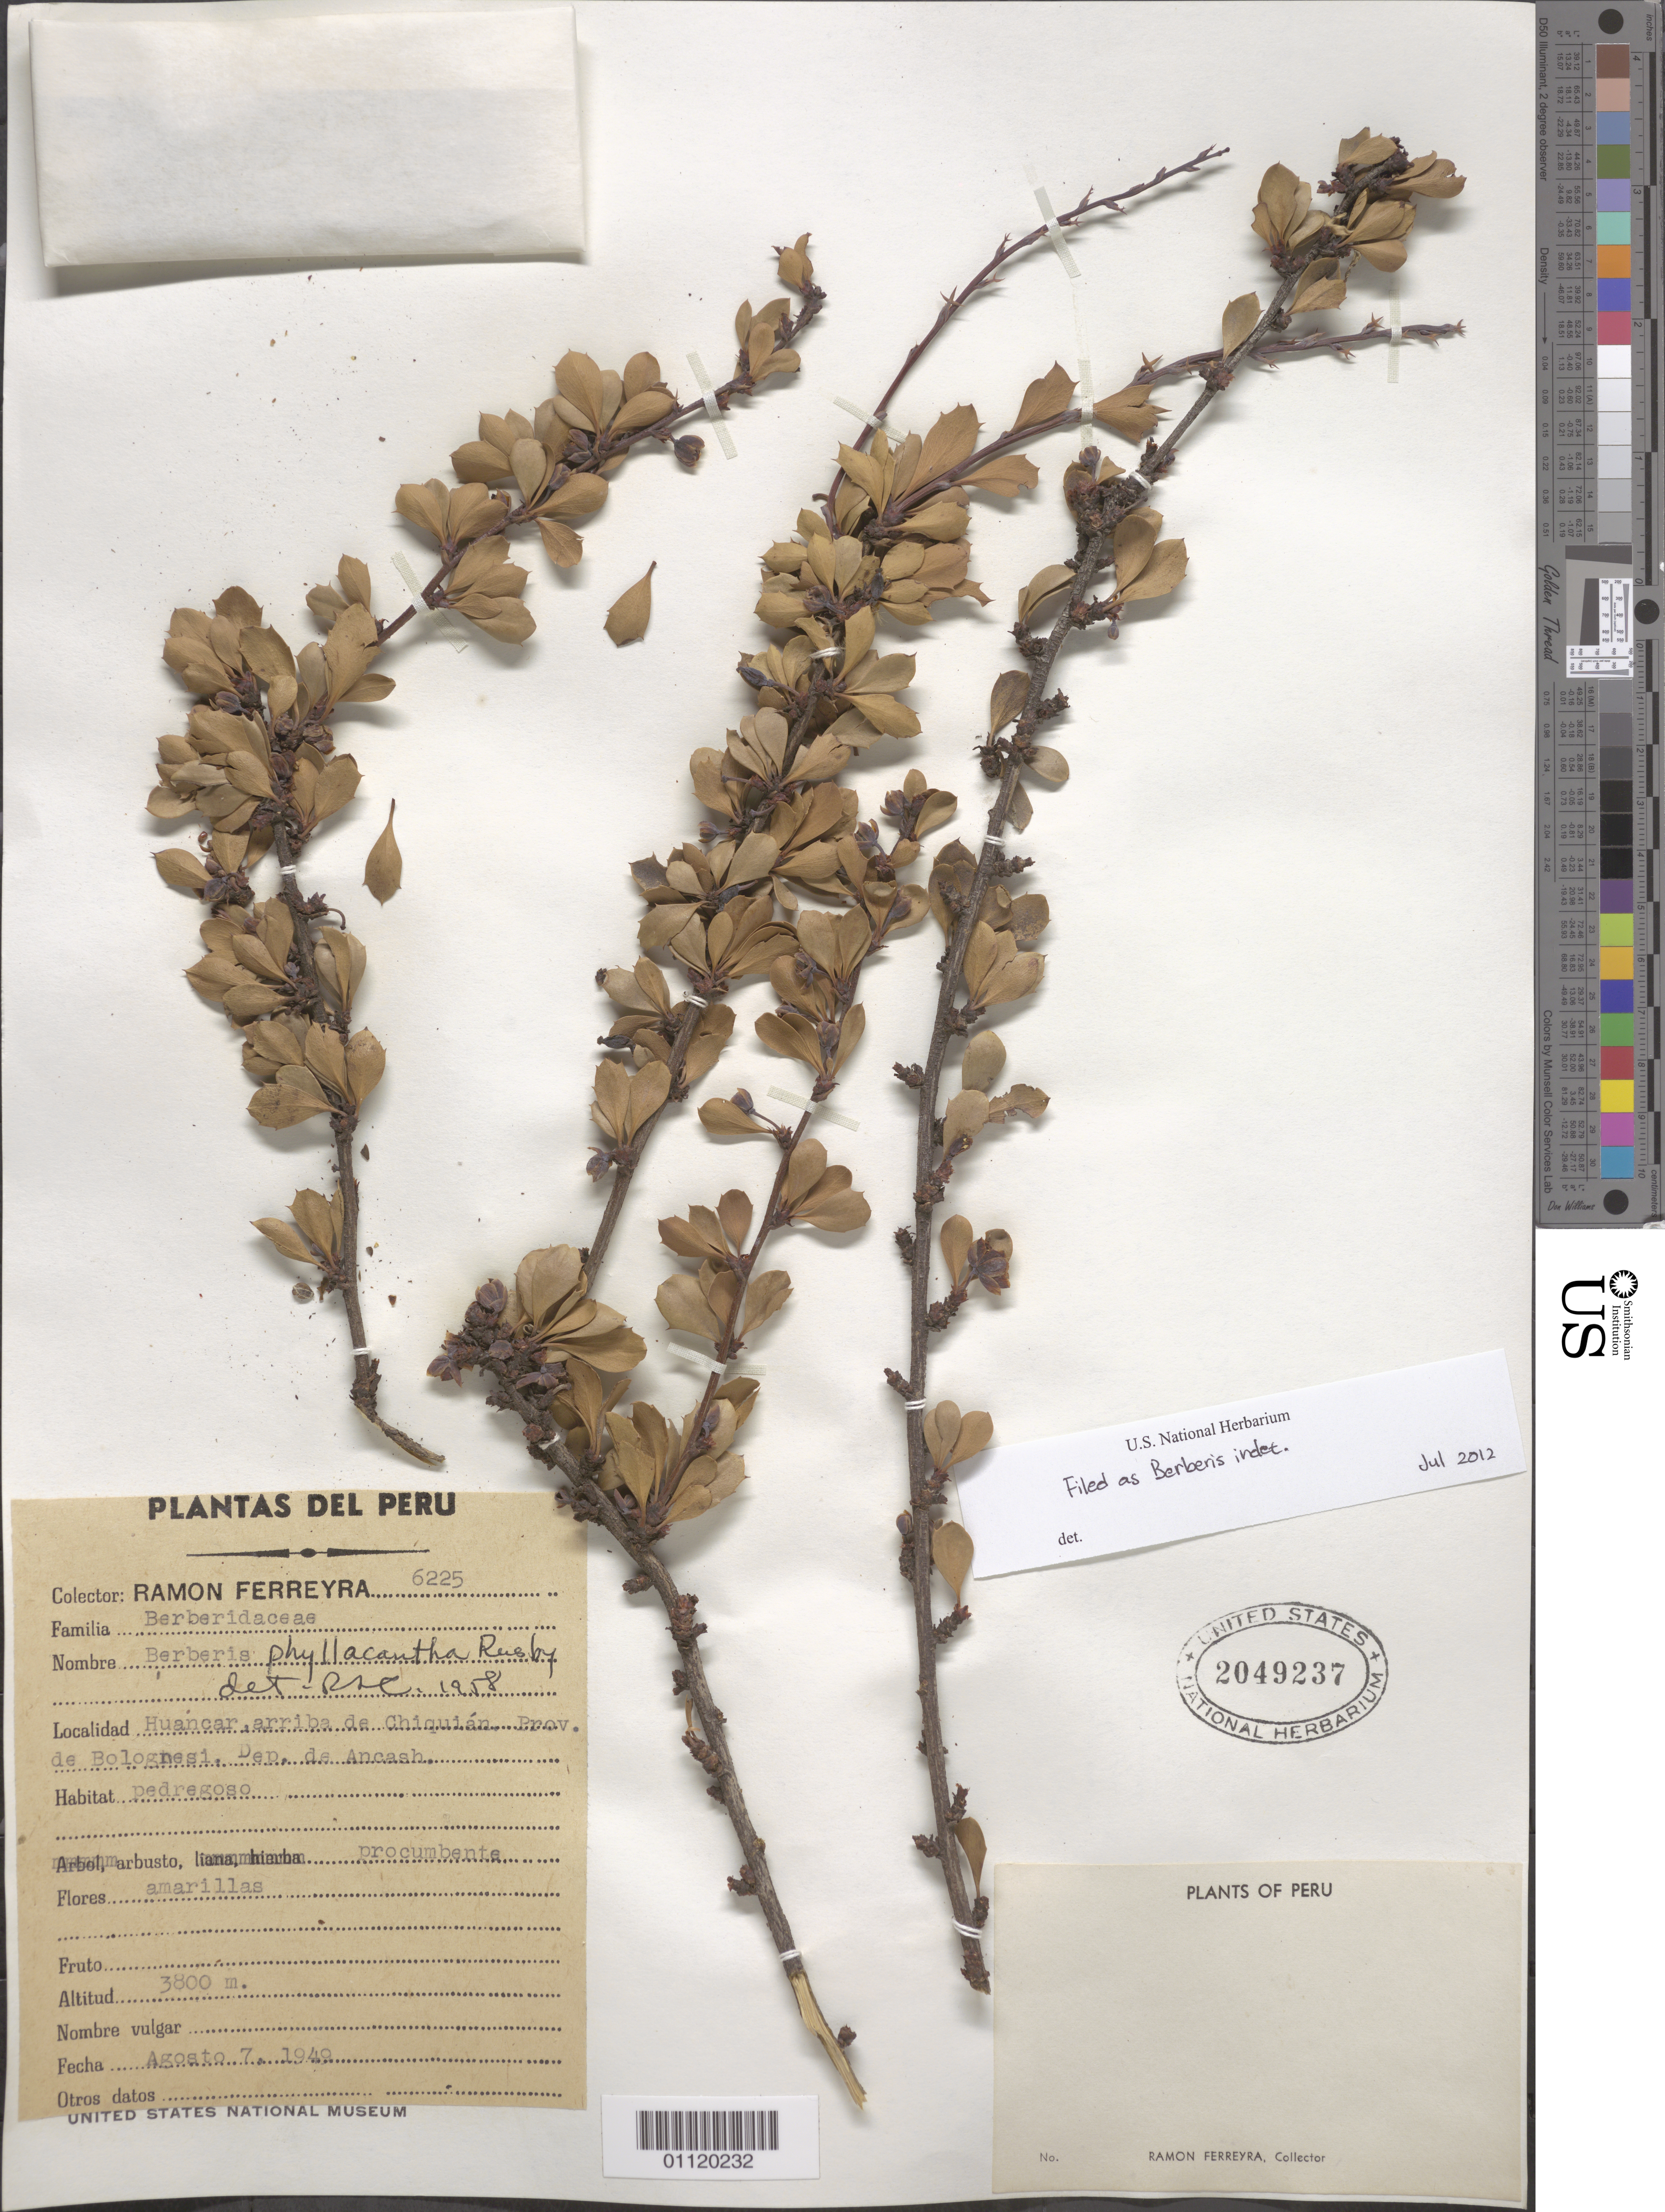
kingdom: Plantae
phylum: Tracheophyta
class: Magnoliopsida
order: Ranunculales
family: Berberidaceae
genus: Berberis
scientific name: Berberis sp.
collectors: R. A. Ferreyra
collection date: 1949-08-07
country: Peru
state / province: Ancash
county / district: Bolognesi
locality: Huancar, above Chiquian. Stony habitat.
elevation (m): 3800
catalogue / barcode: US 2049237